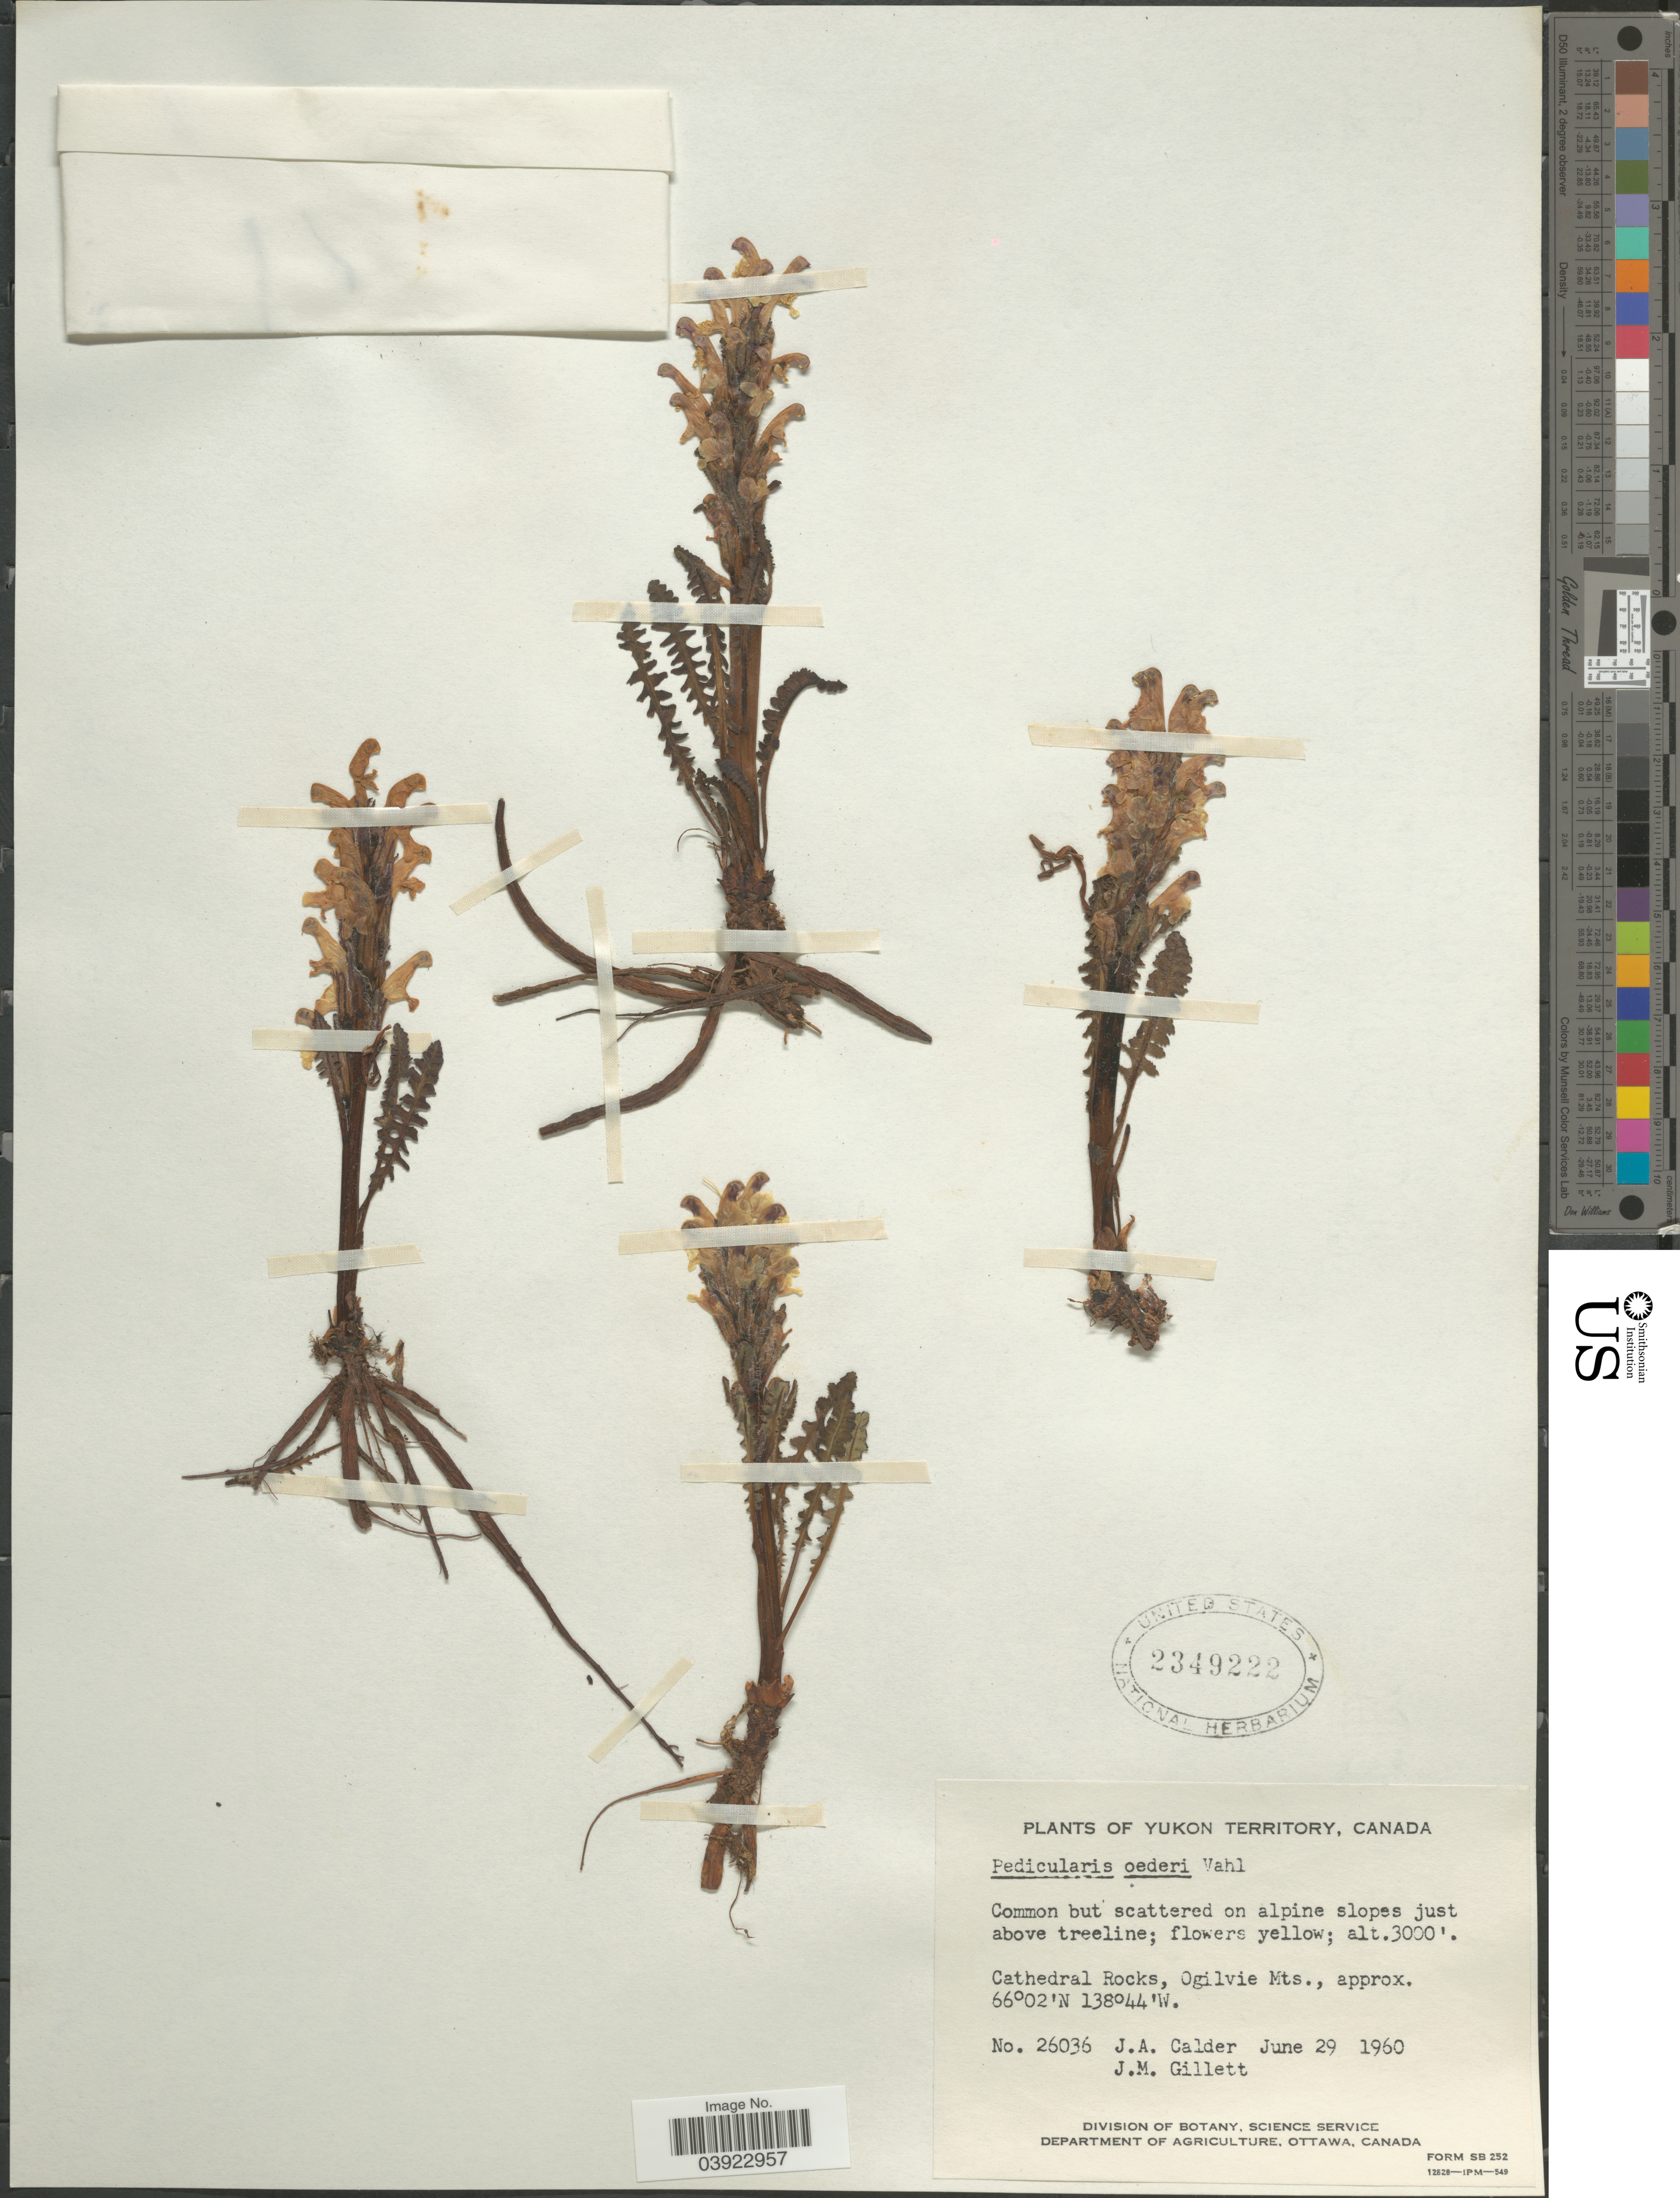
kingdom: Plantae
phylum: Tracheophyta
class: Magnoliopsida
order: Lamiales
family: Orobanchaceae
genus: Pedicularis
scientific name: Pedicularis oederi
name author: Vahl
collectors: J. A. Calder & J. M. Gillett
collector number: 26036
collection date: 1960-06-29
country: Canada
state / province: Yukon Territory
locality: Cathedral Rocks, Ogilvie Mts.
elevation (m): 914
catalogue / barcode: US 2349222